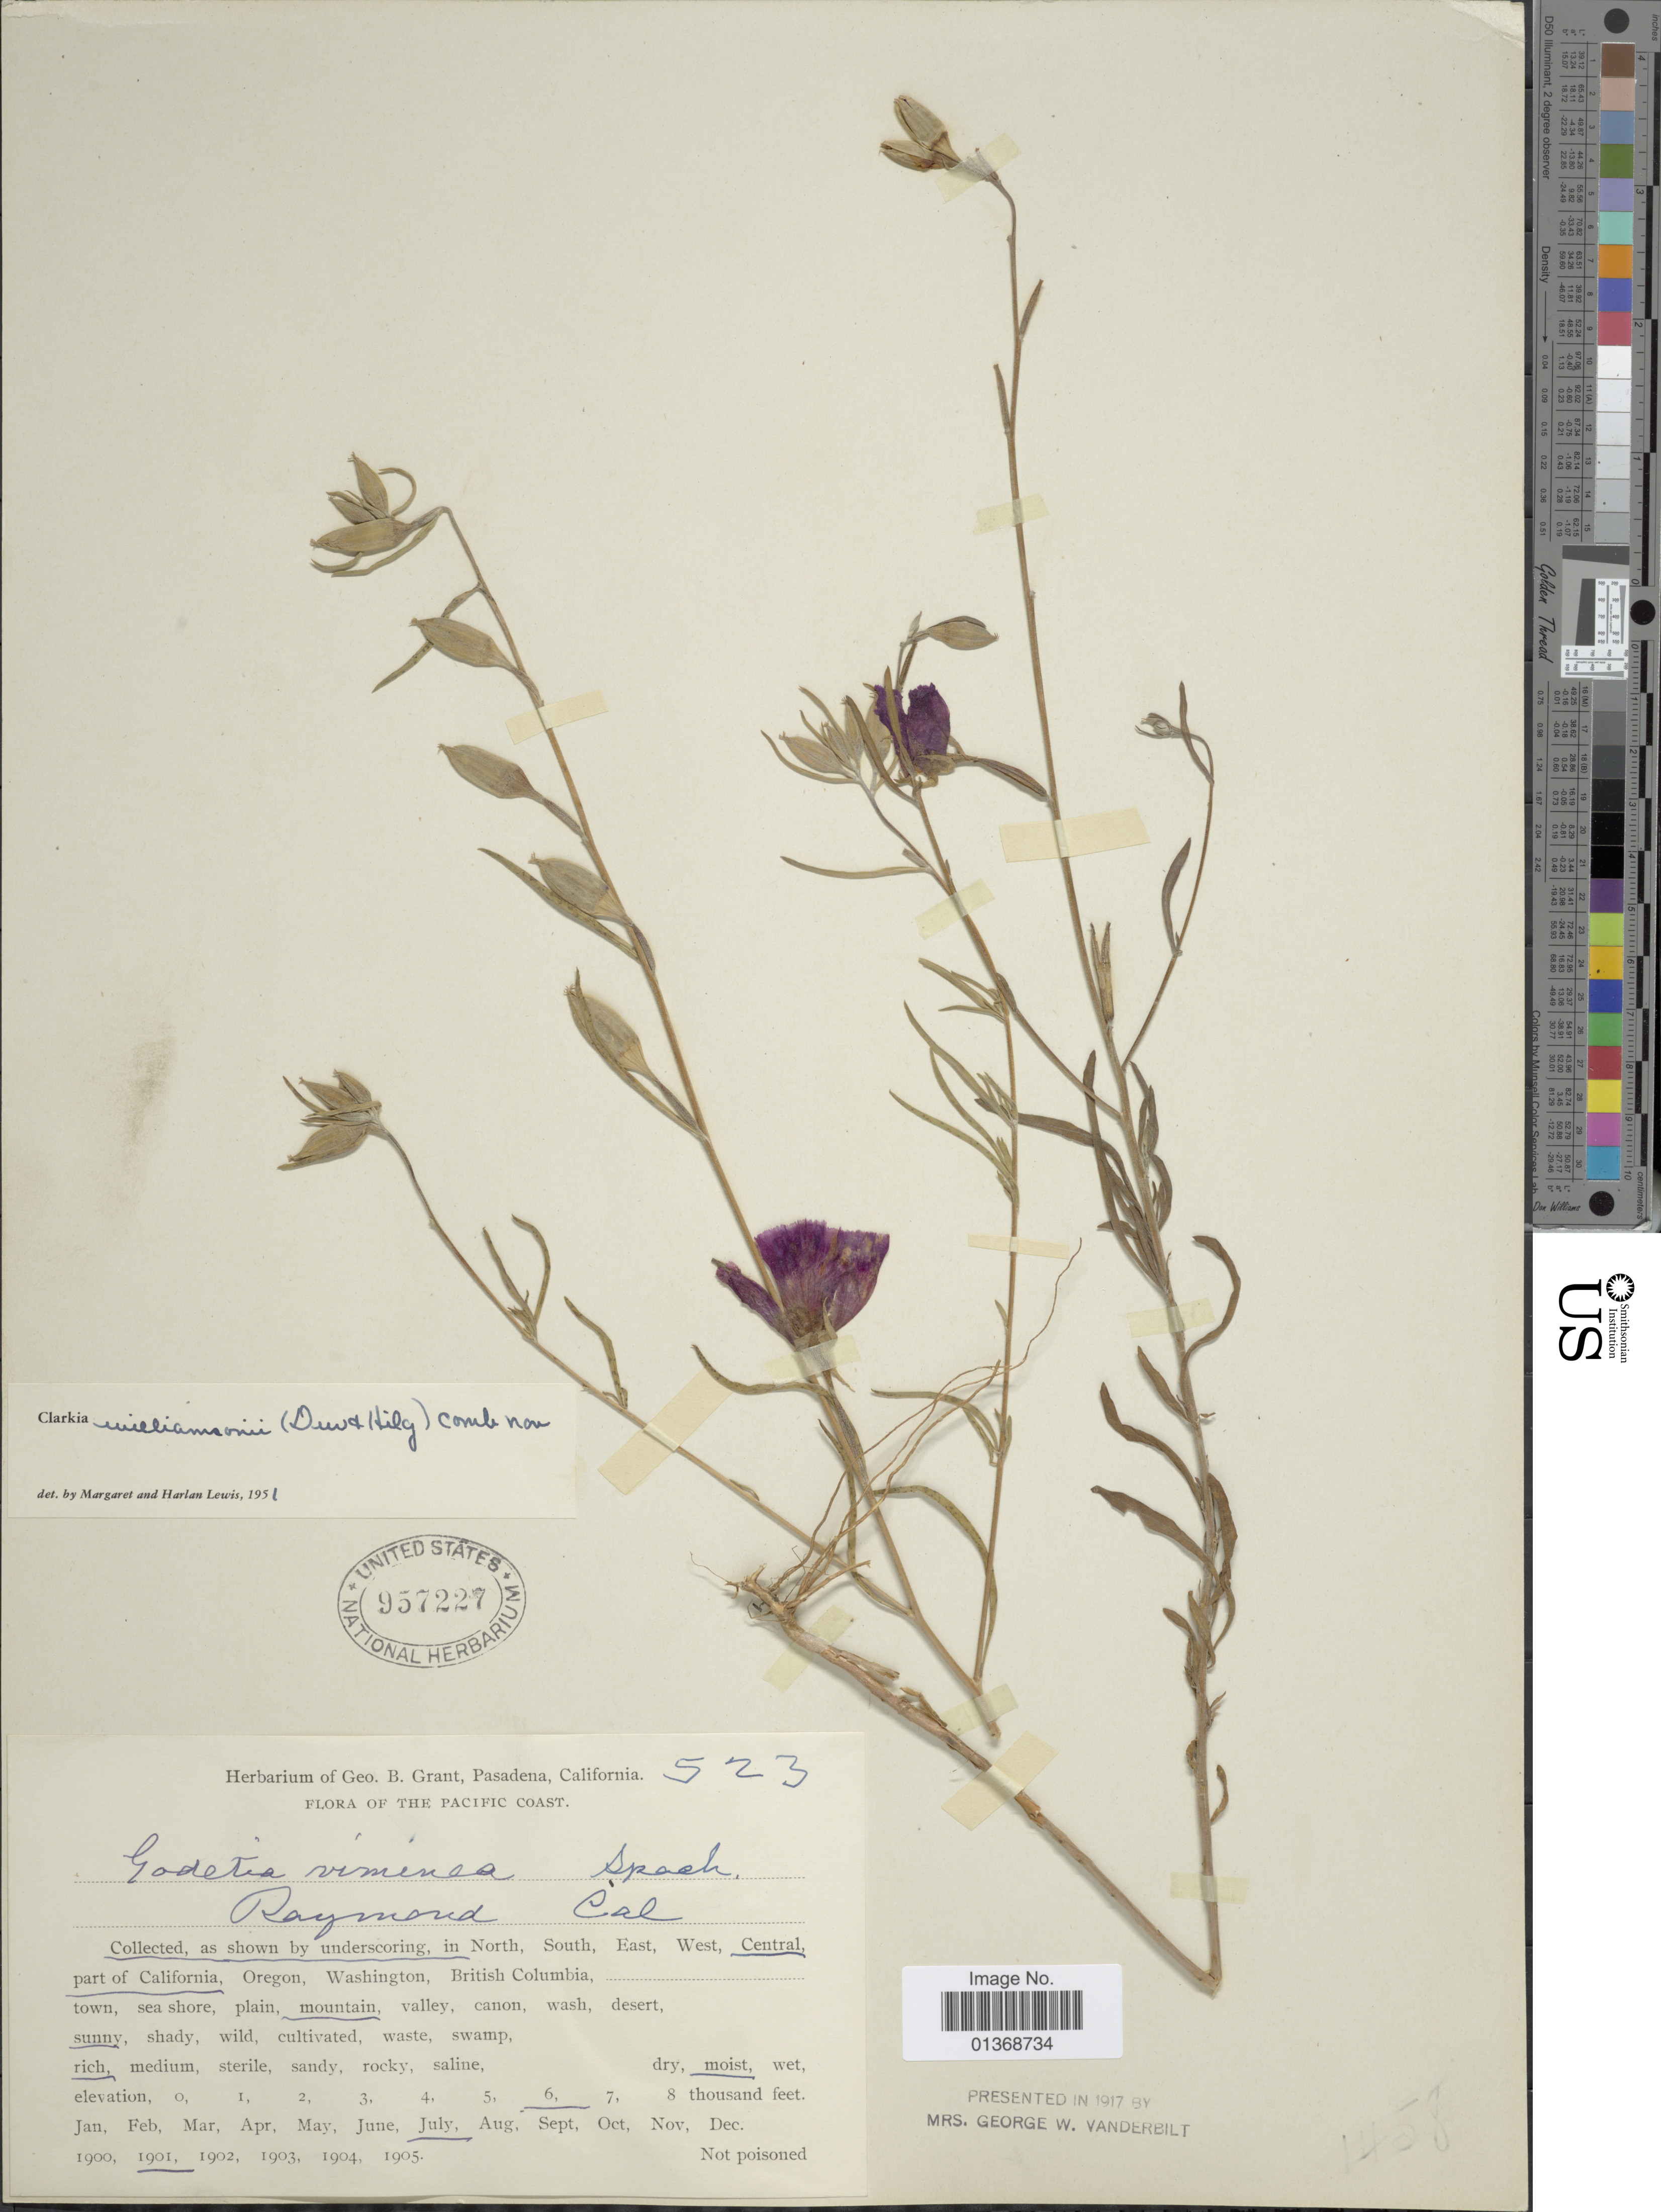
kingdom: Plantae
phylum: Tracheophyta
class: Magnoliopsida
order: Myrtales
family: Onagraceae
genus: Clarkia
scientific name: Clarkia williamsonii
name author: (Durand & Hilg.) F. H. Lewis & M.E. Lewis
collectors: ex herb. G. B. Grant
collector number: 523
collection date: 1900-01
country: United States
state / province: California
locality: The Pacific Coast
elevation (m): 305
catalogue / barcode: US 957227